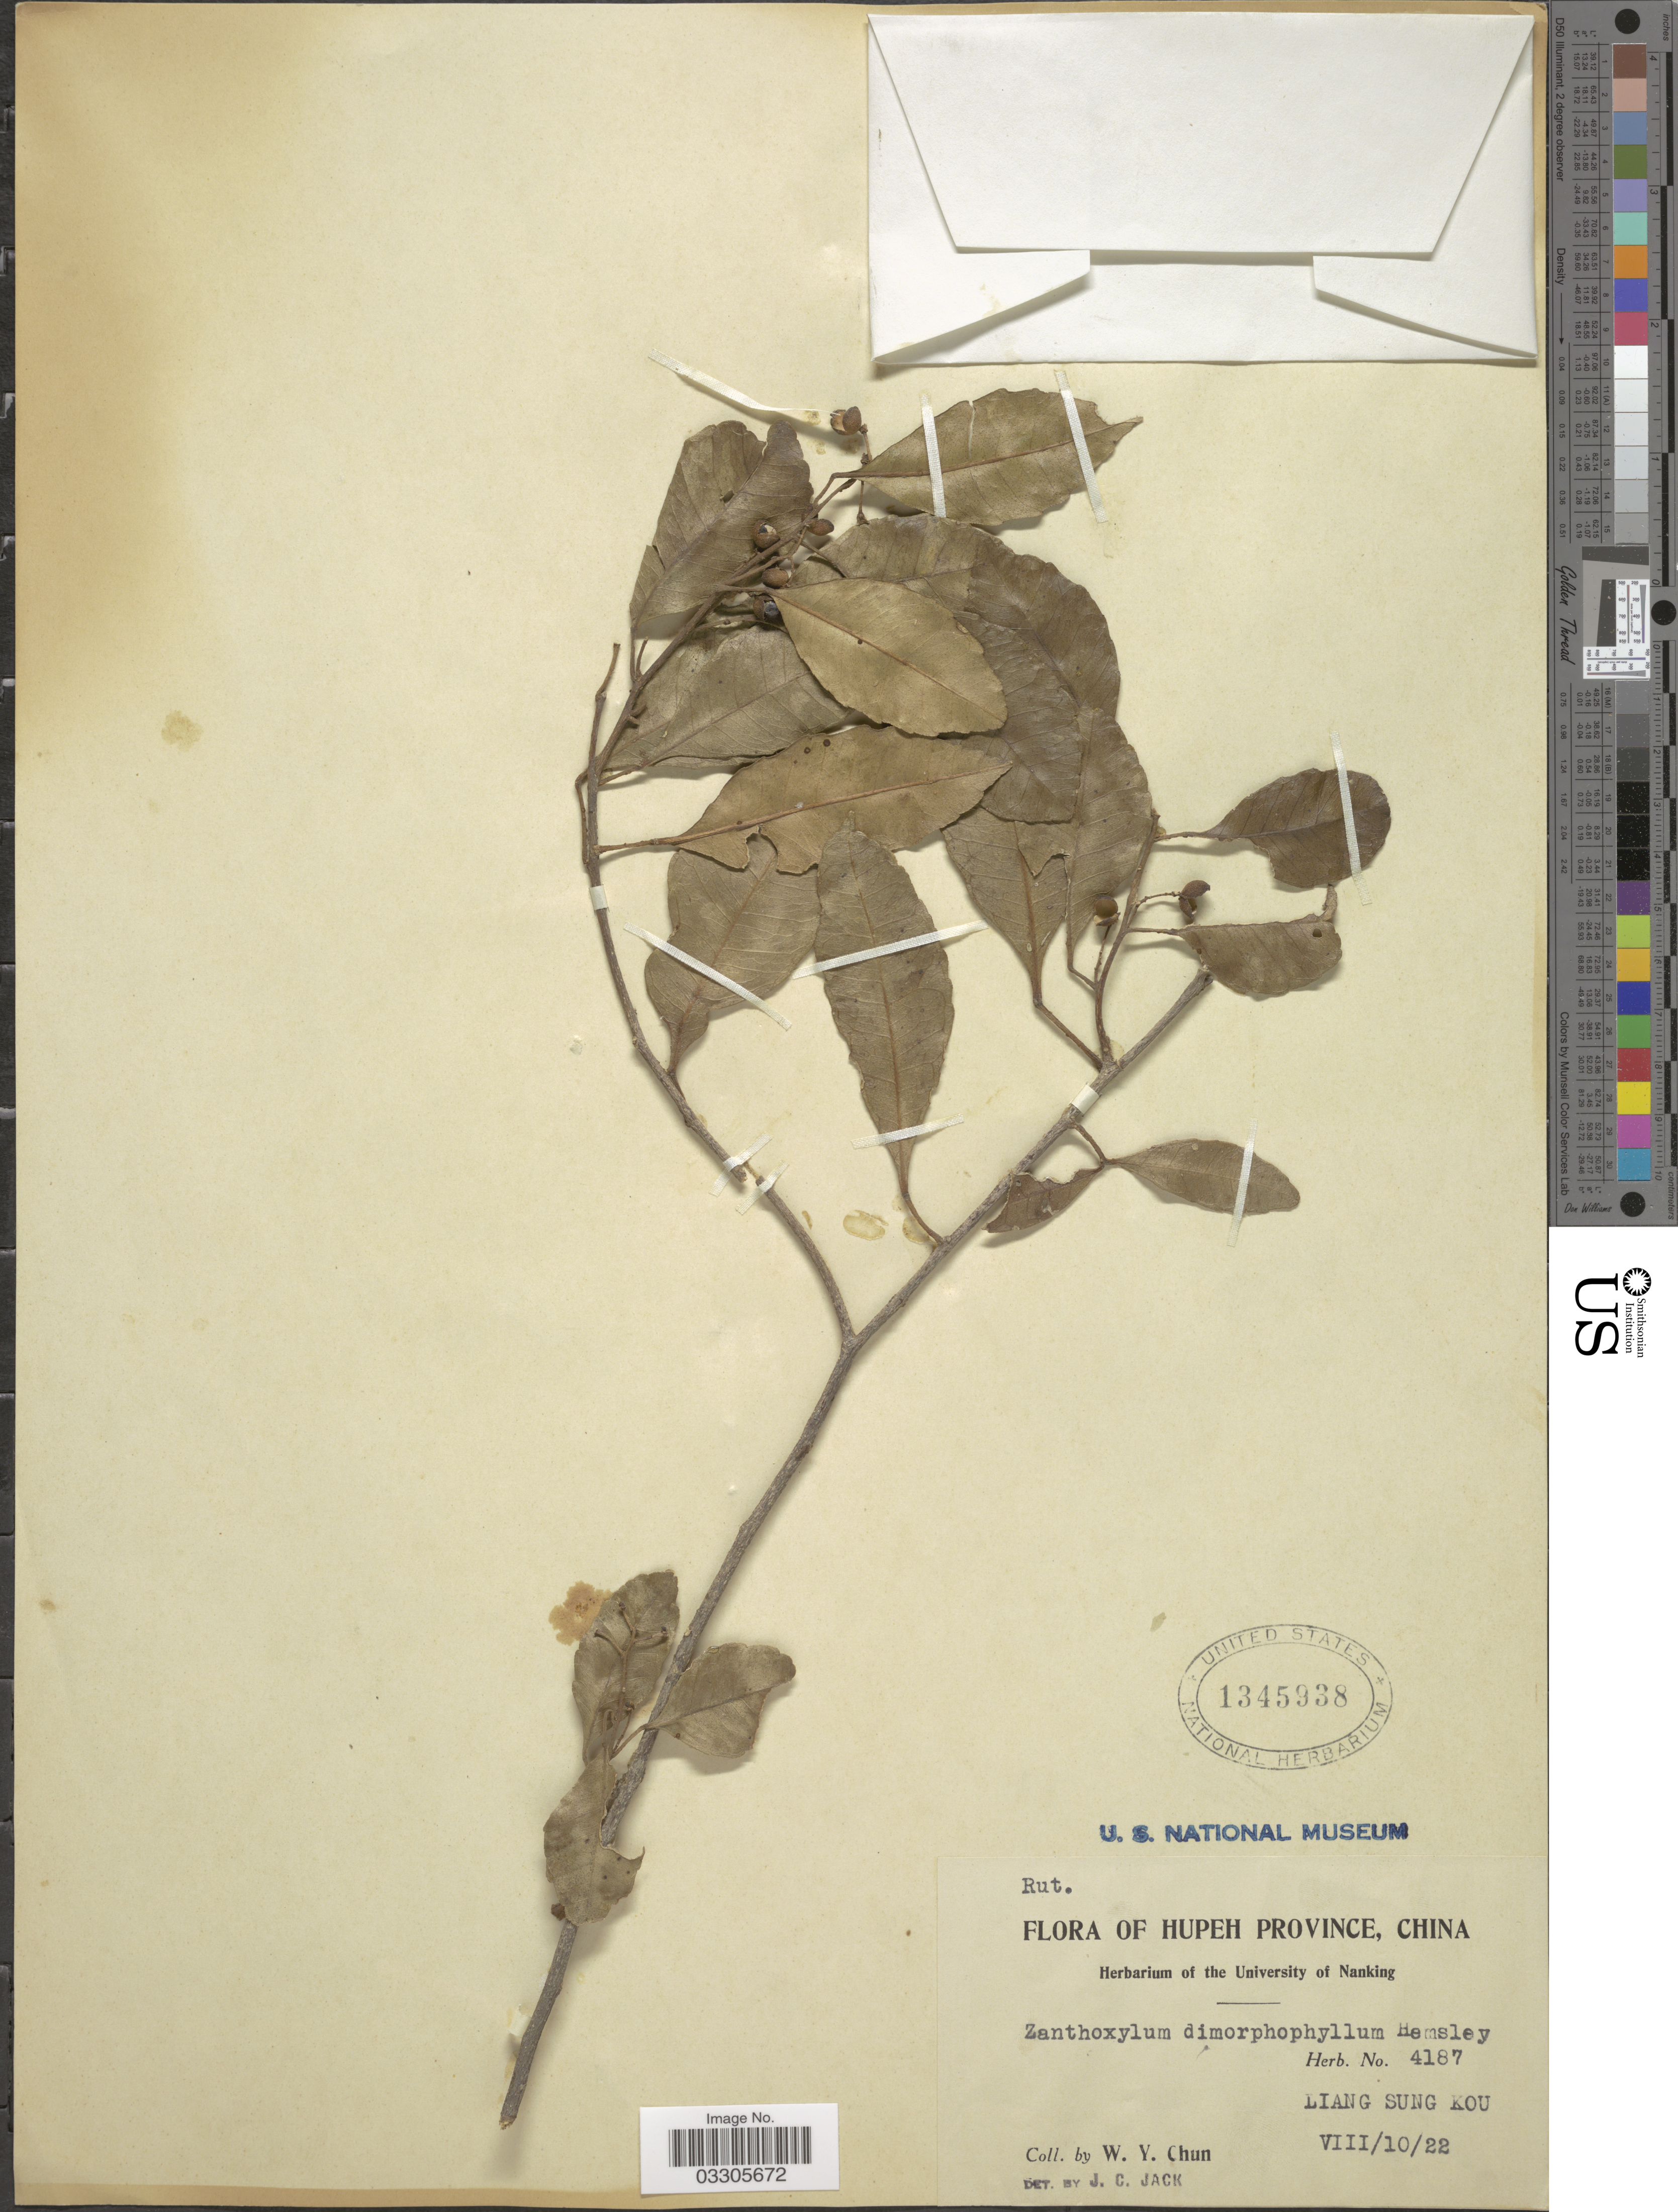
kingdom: Plantae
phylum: Tracheophyta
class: Magnoliopsida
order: Sapindales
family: Rutaceae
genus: Zanthoxylum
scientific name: Zanthoxylum dimorphophyllum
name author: Hemsl.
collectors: W. Y. Chun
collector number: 4187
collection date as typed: Transcribed d/m/y: 10/8/22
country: China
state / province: Hubei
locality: Hupeh Province, Liang Sung Kou.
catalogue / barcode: US 1345938